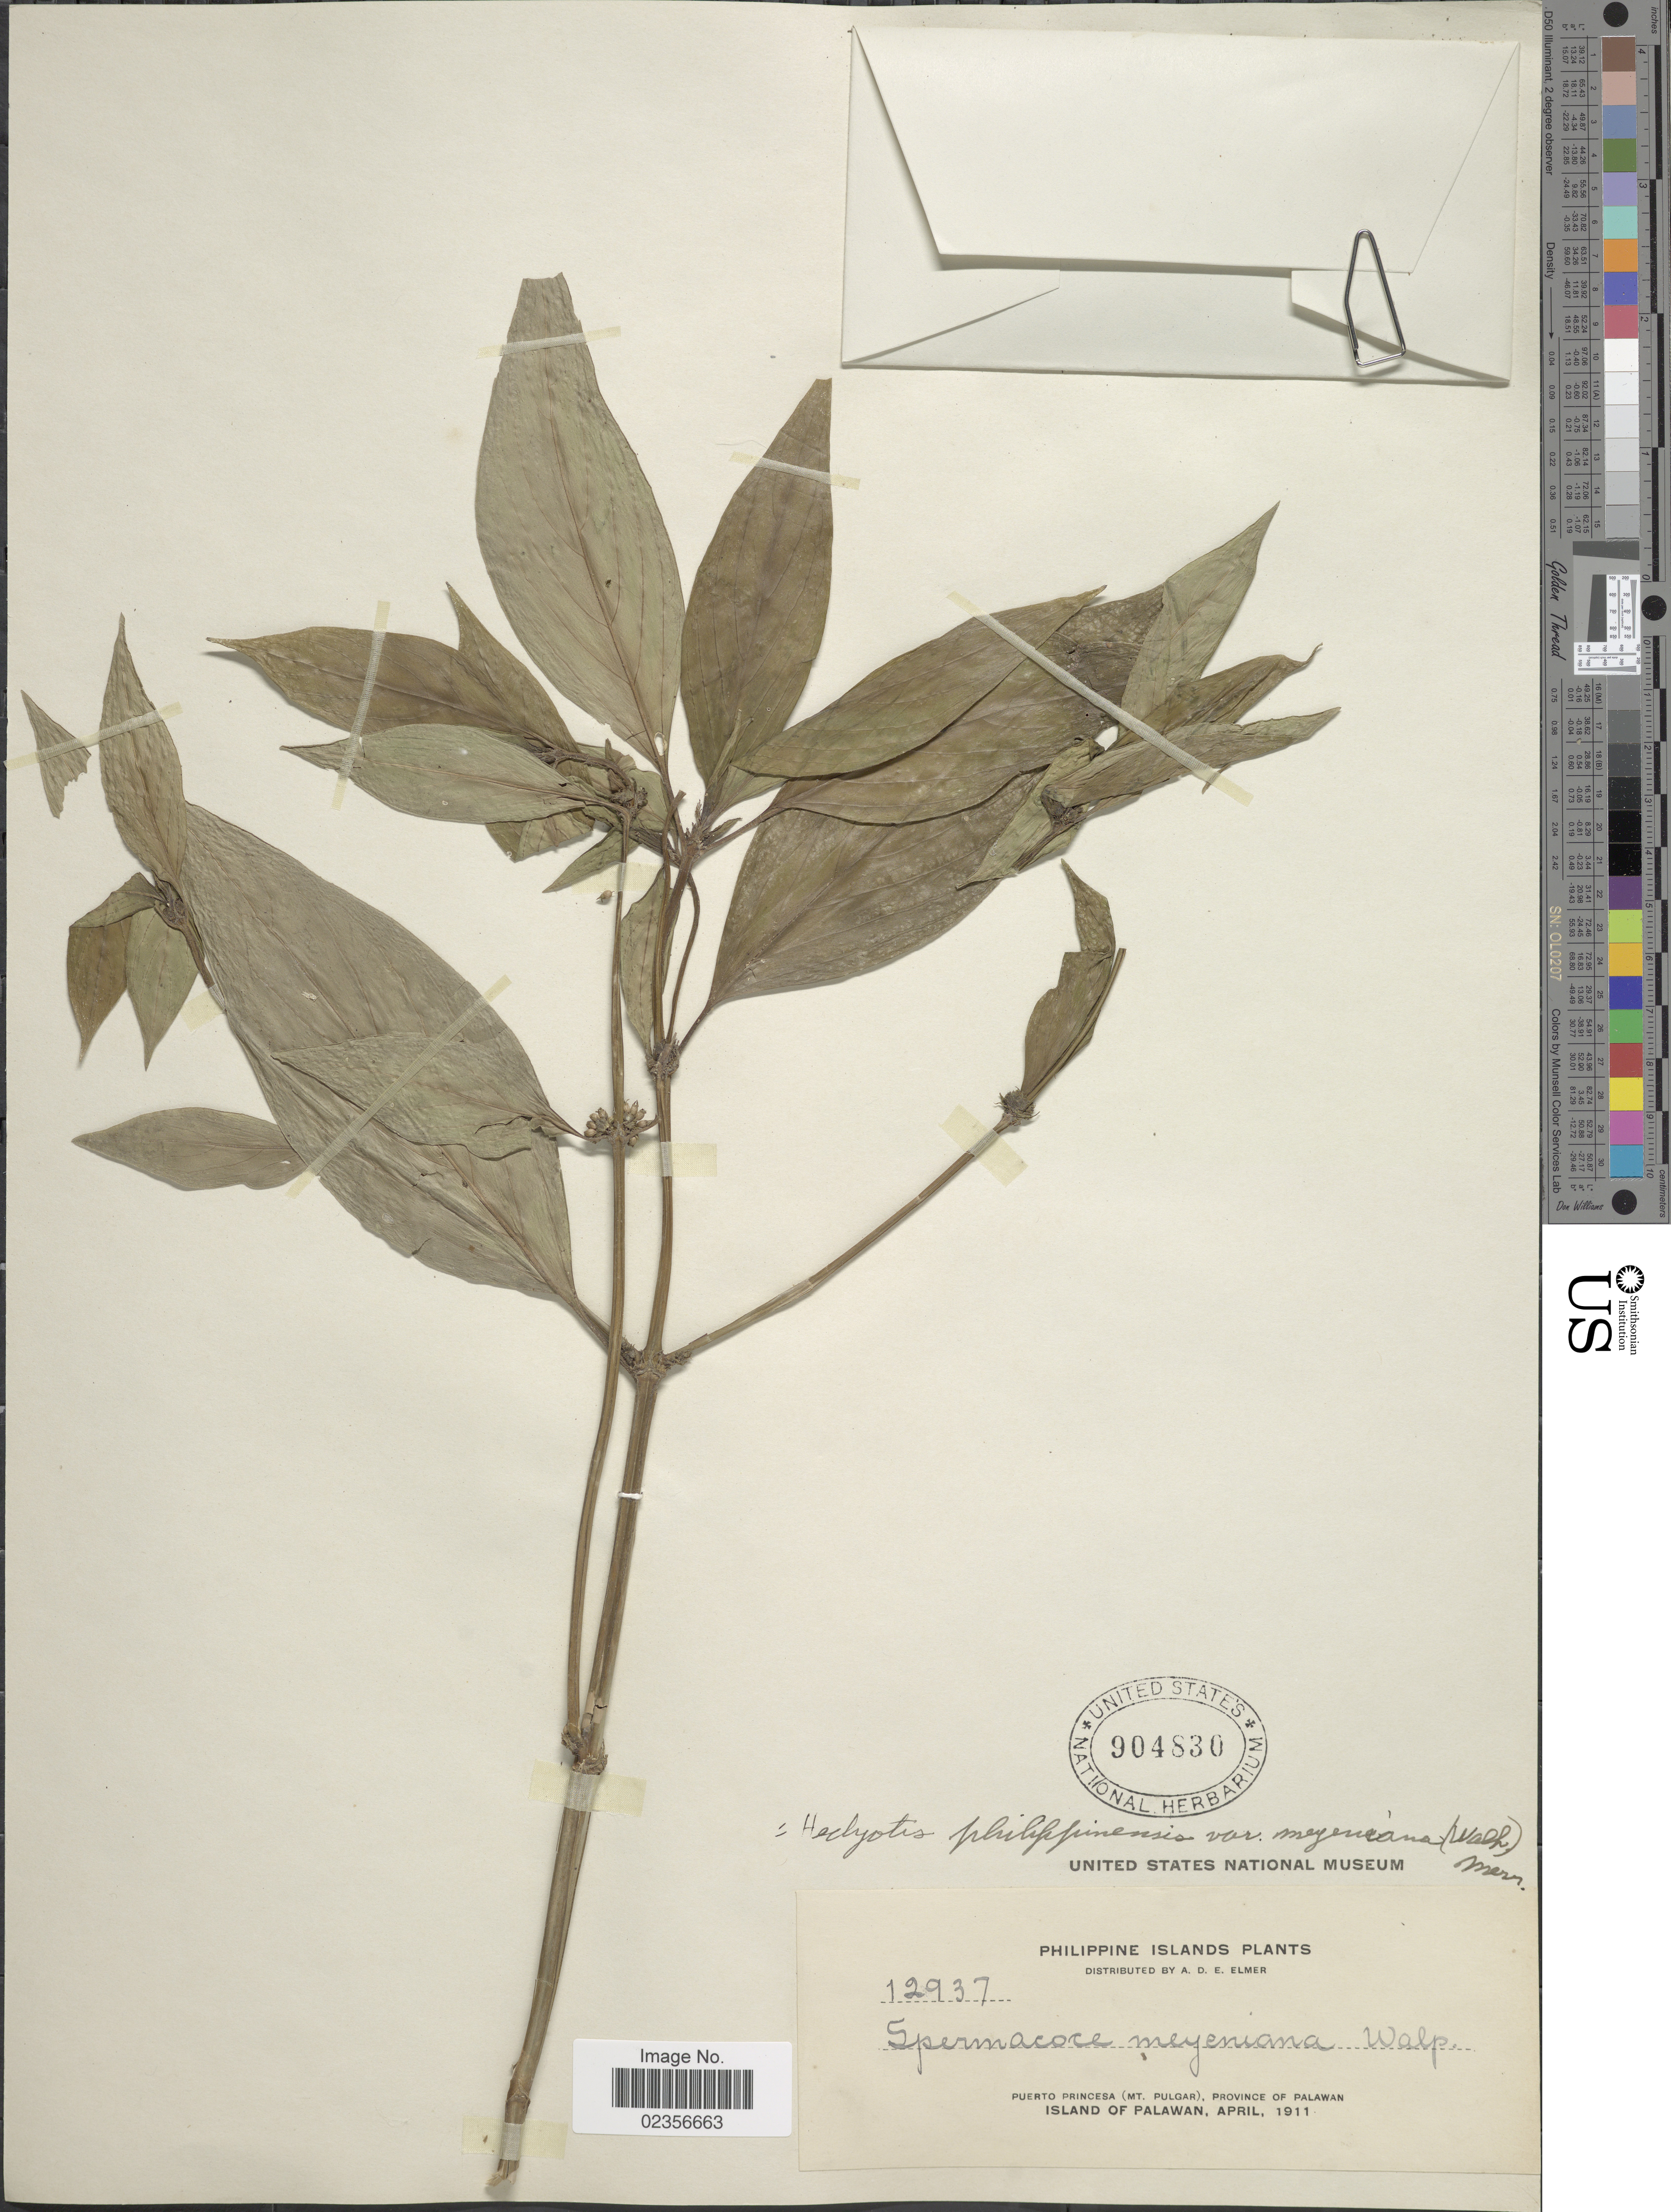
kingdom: Plantae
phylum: Tracheophyta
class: Magnoliopsida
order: Gentianales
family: Rubiaceae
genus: Hedyotis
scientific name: Hedyotis philippensis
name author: (Willd. ex Spreng.) Merr. ex C.B. Rob.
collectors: A. D. E. Elmer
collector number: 12937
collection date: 1911-04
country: Philippines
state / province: Mimaropa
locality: Puerto Princesa (Mt. Pulgar), Province of Palawan. Island of Palawan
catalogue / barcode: US 904830